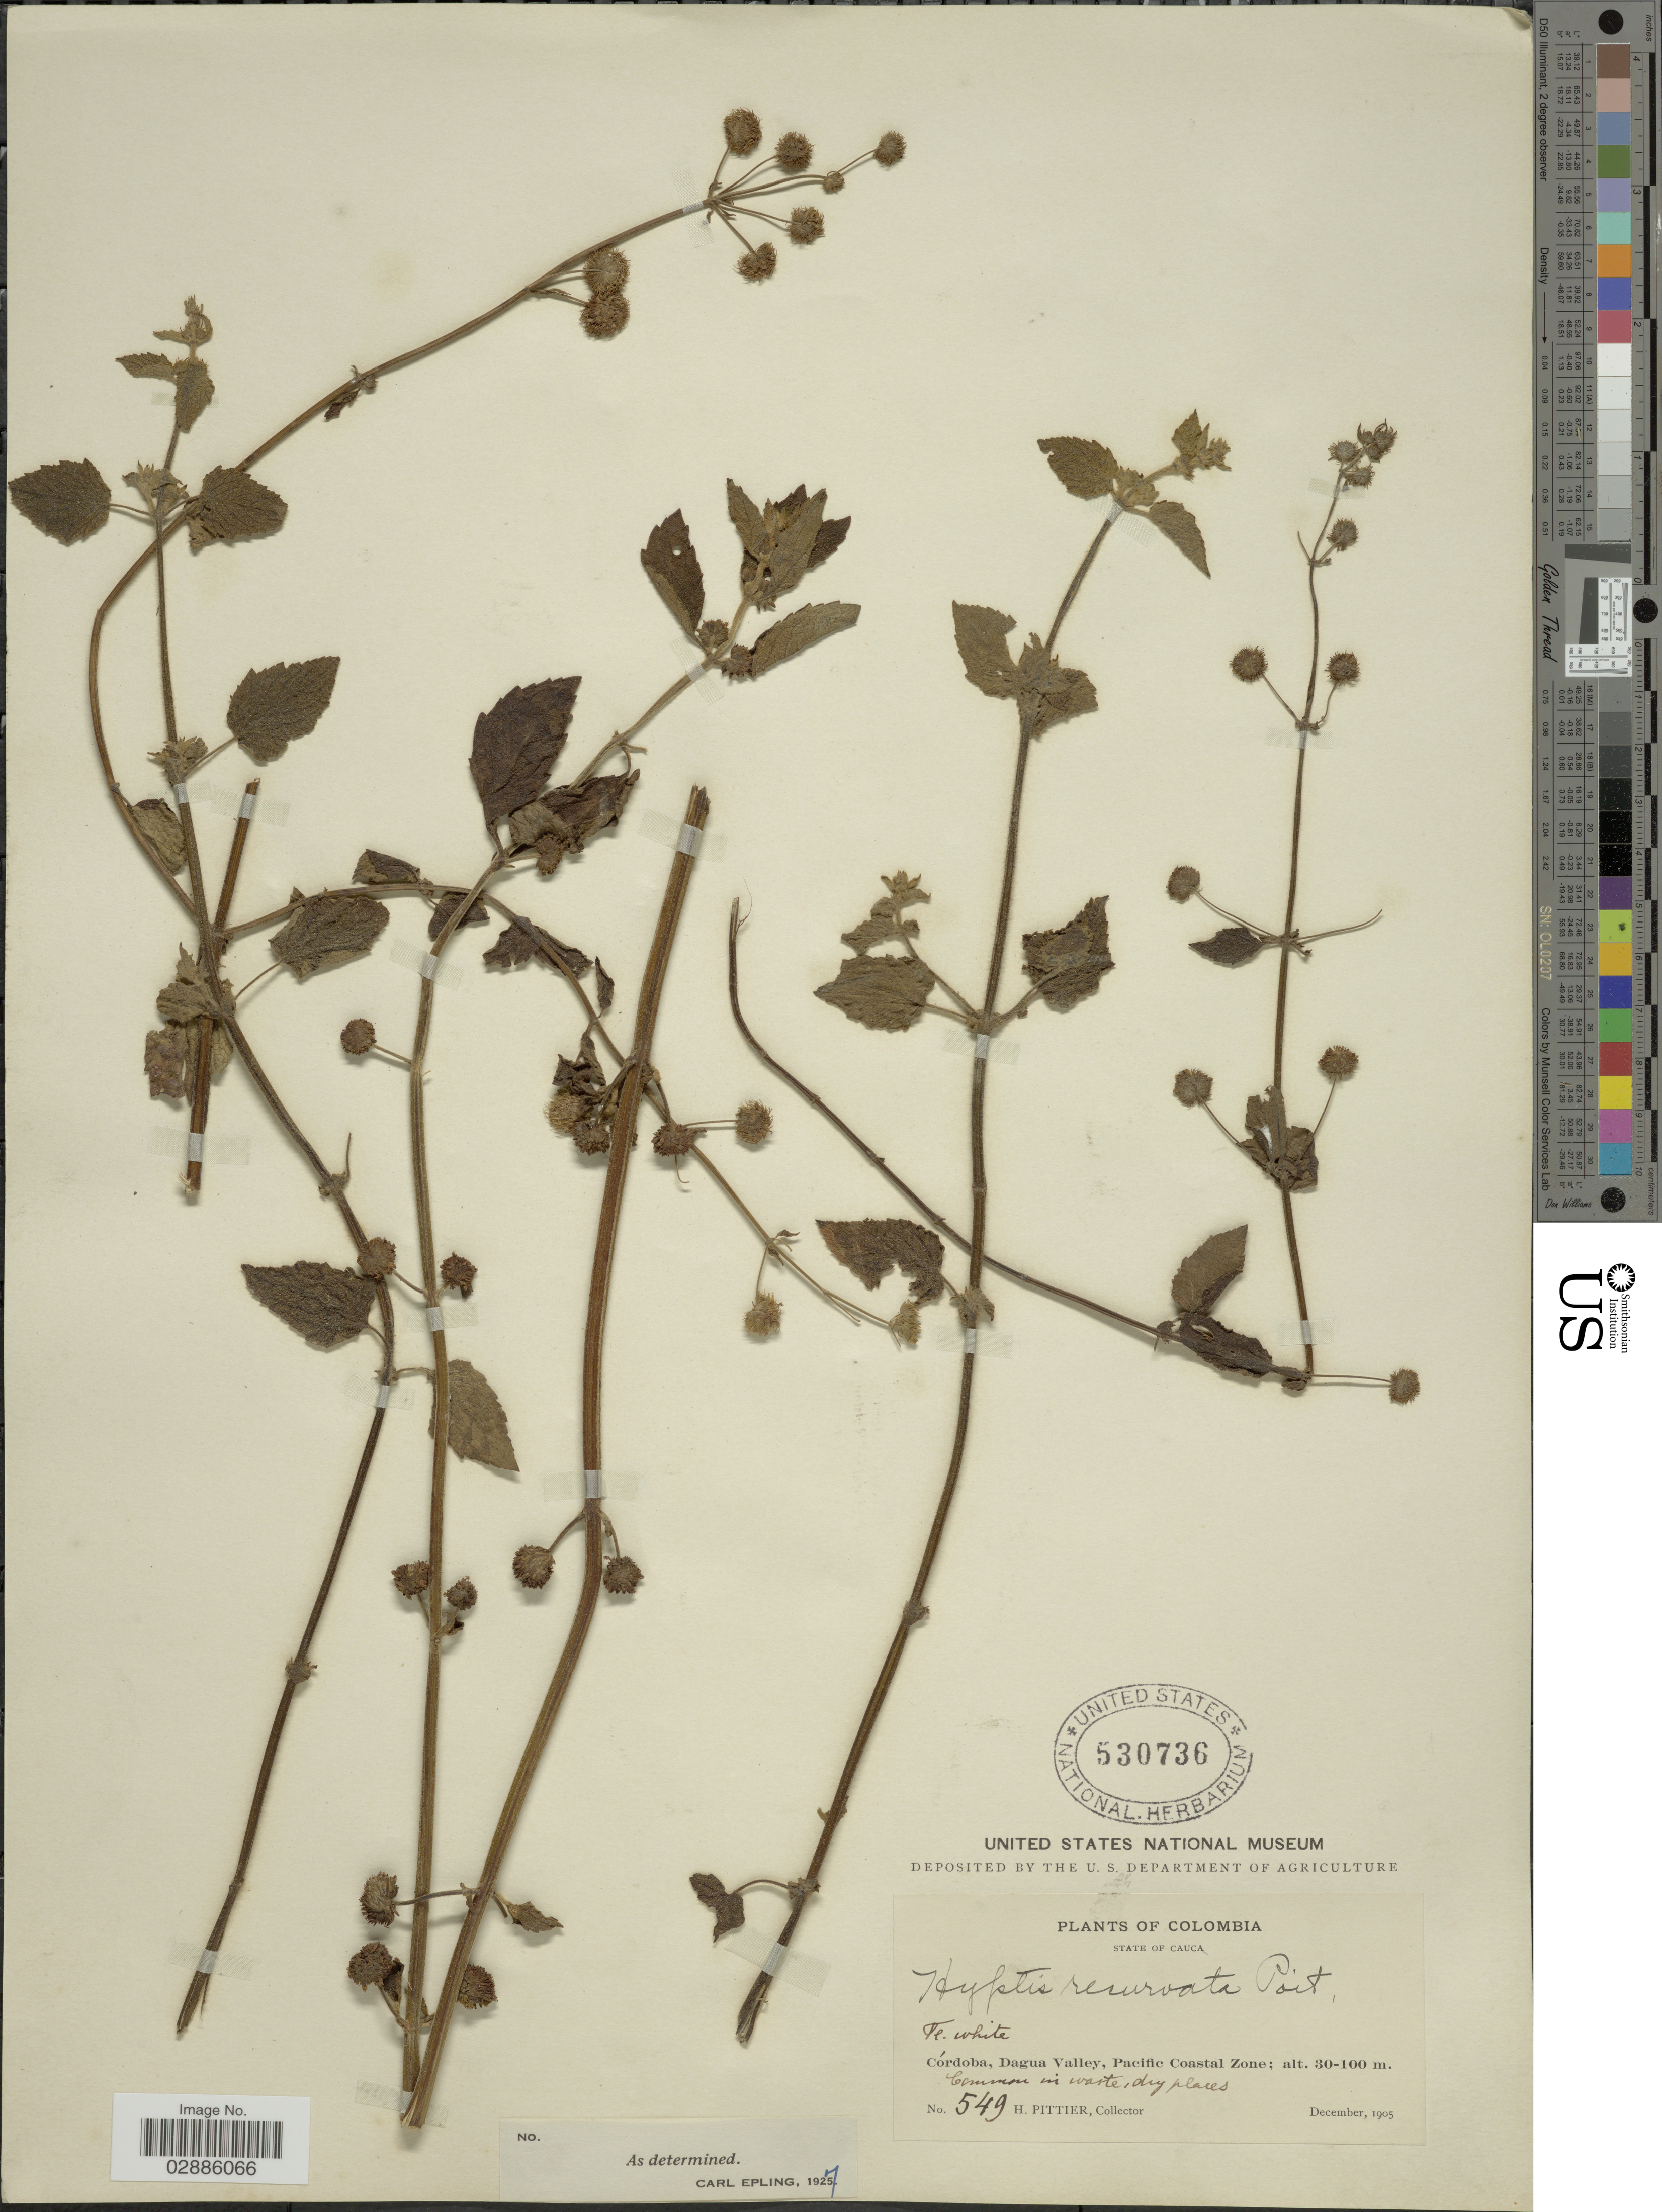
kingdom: Plantae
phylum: Tracheophyta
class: Magnoliopsida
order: Lamiales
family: Lamiaceae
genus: Hyptis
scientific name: Hyptis recurvata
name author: Poit.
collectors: H. F. Pittier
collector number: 549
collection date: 1905-12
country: Colombia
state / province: Cauca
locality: Córdoba, Dagua Valley, Pacific Coastal Zone.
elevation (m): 30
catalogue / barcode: US 530736